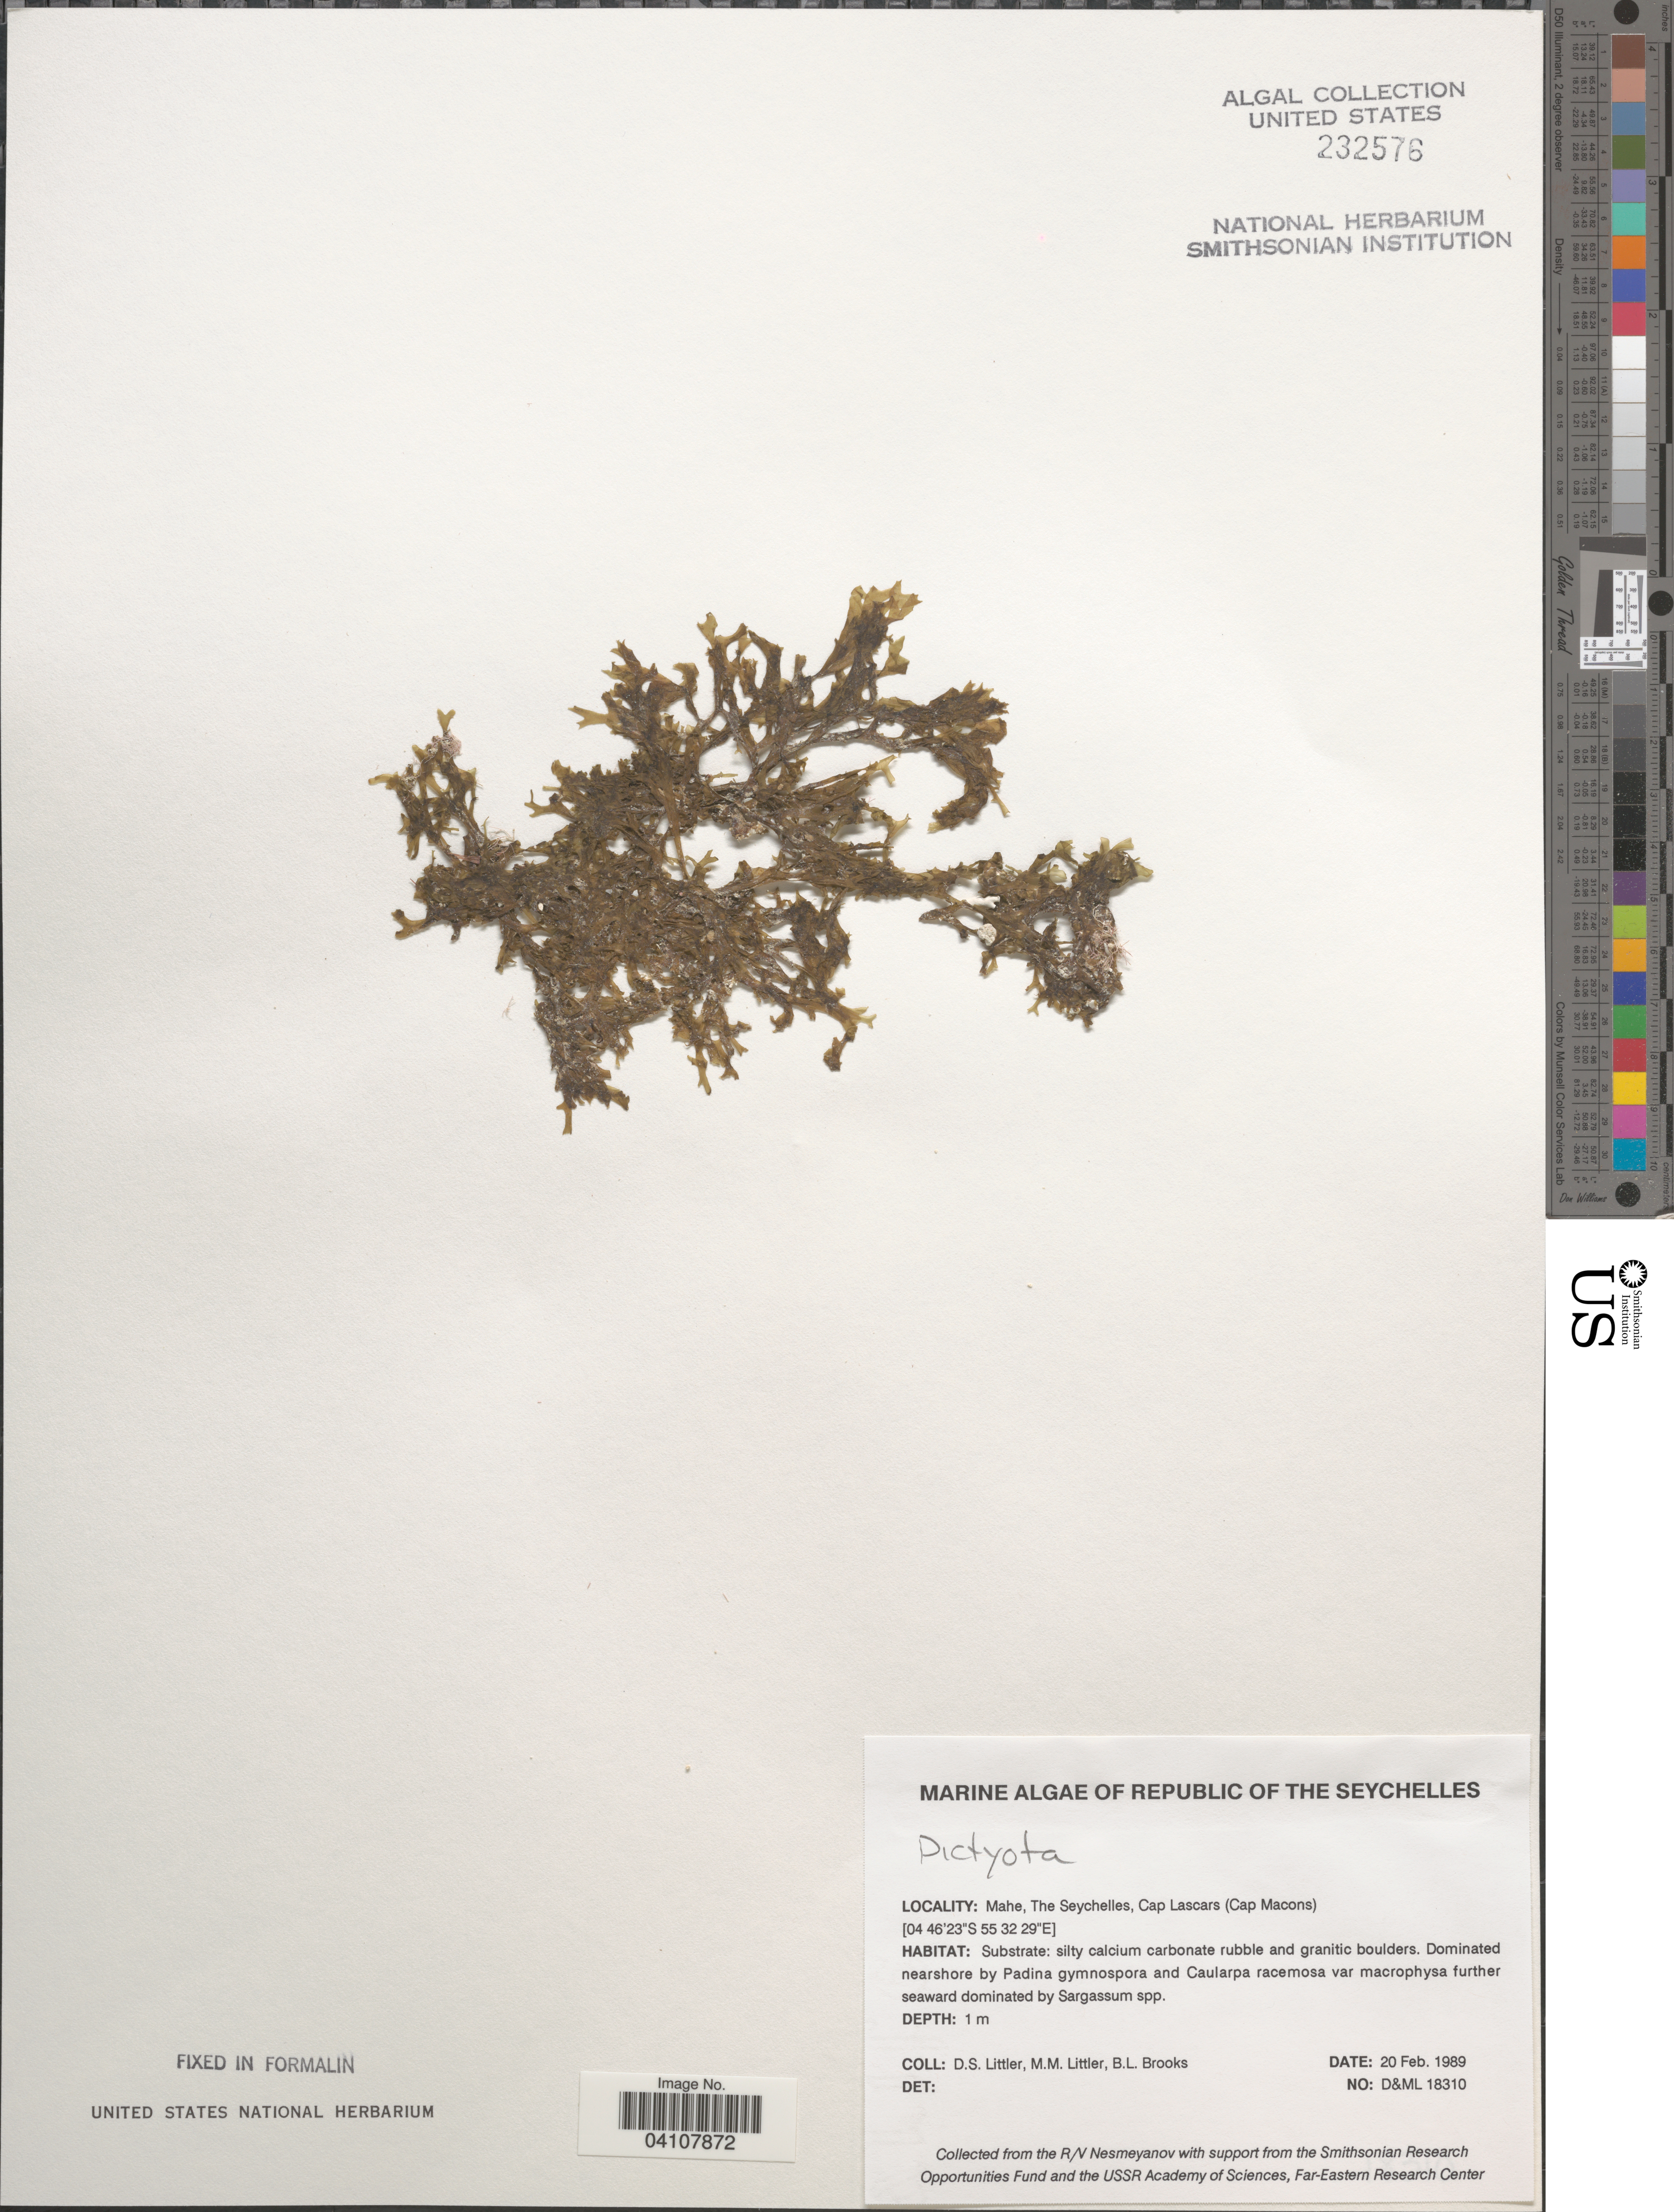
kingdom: Chromista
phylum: Ochrophyta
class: Phaeophyceae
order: Dictyotales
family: Dictyotaceae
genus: Dictyota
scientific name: Dictyota sp.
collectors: D. S. Littler & B. Brooks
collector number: D&ML18310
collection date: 1989-02-20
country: Seychelles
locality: Republic of the Seychelles. Mahe, Cap Lascars (Cap Macons).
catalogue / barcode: US 232576